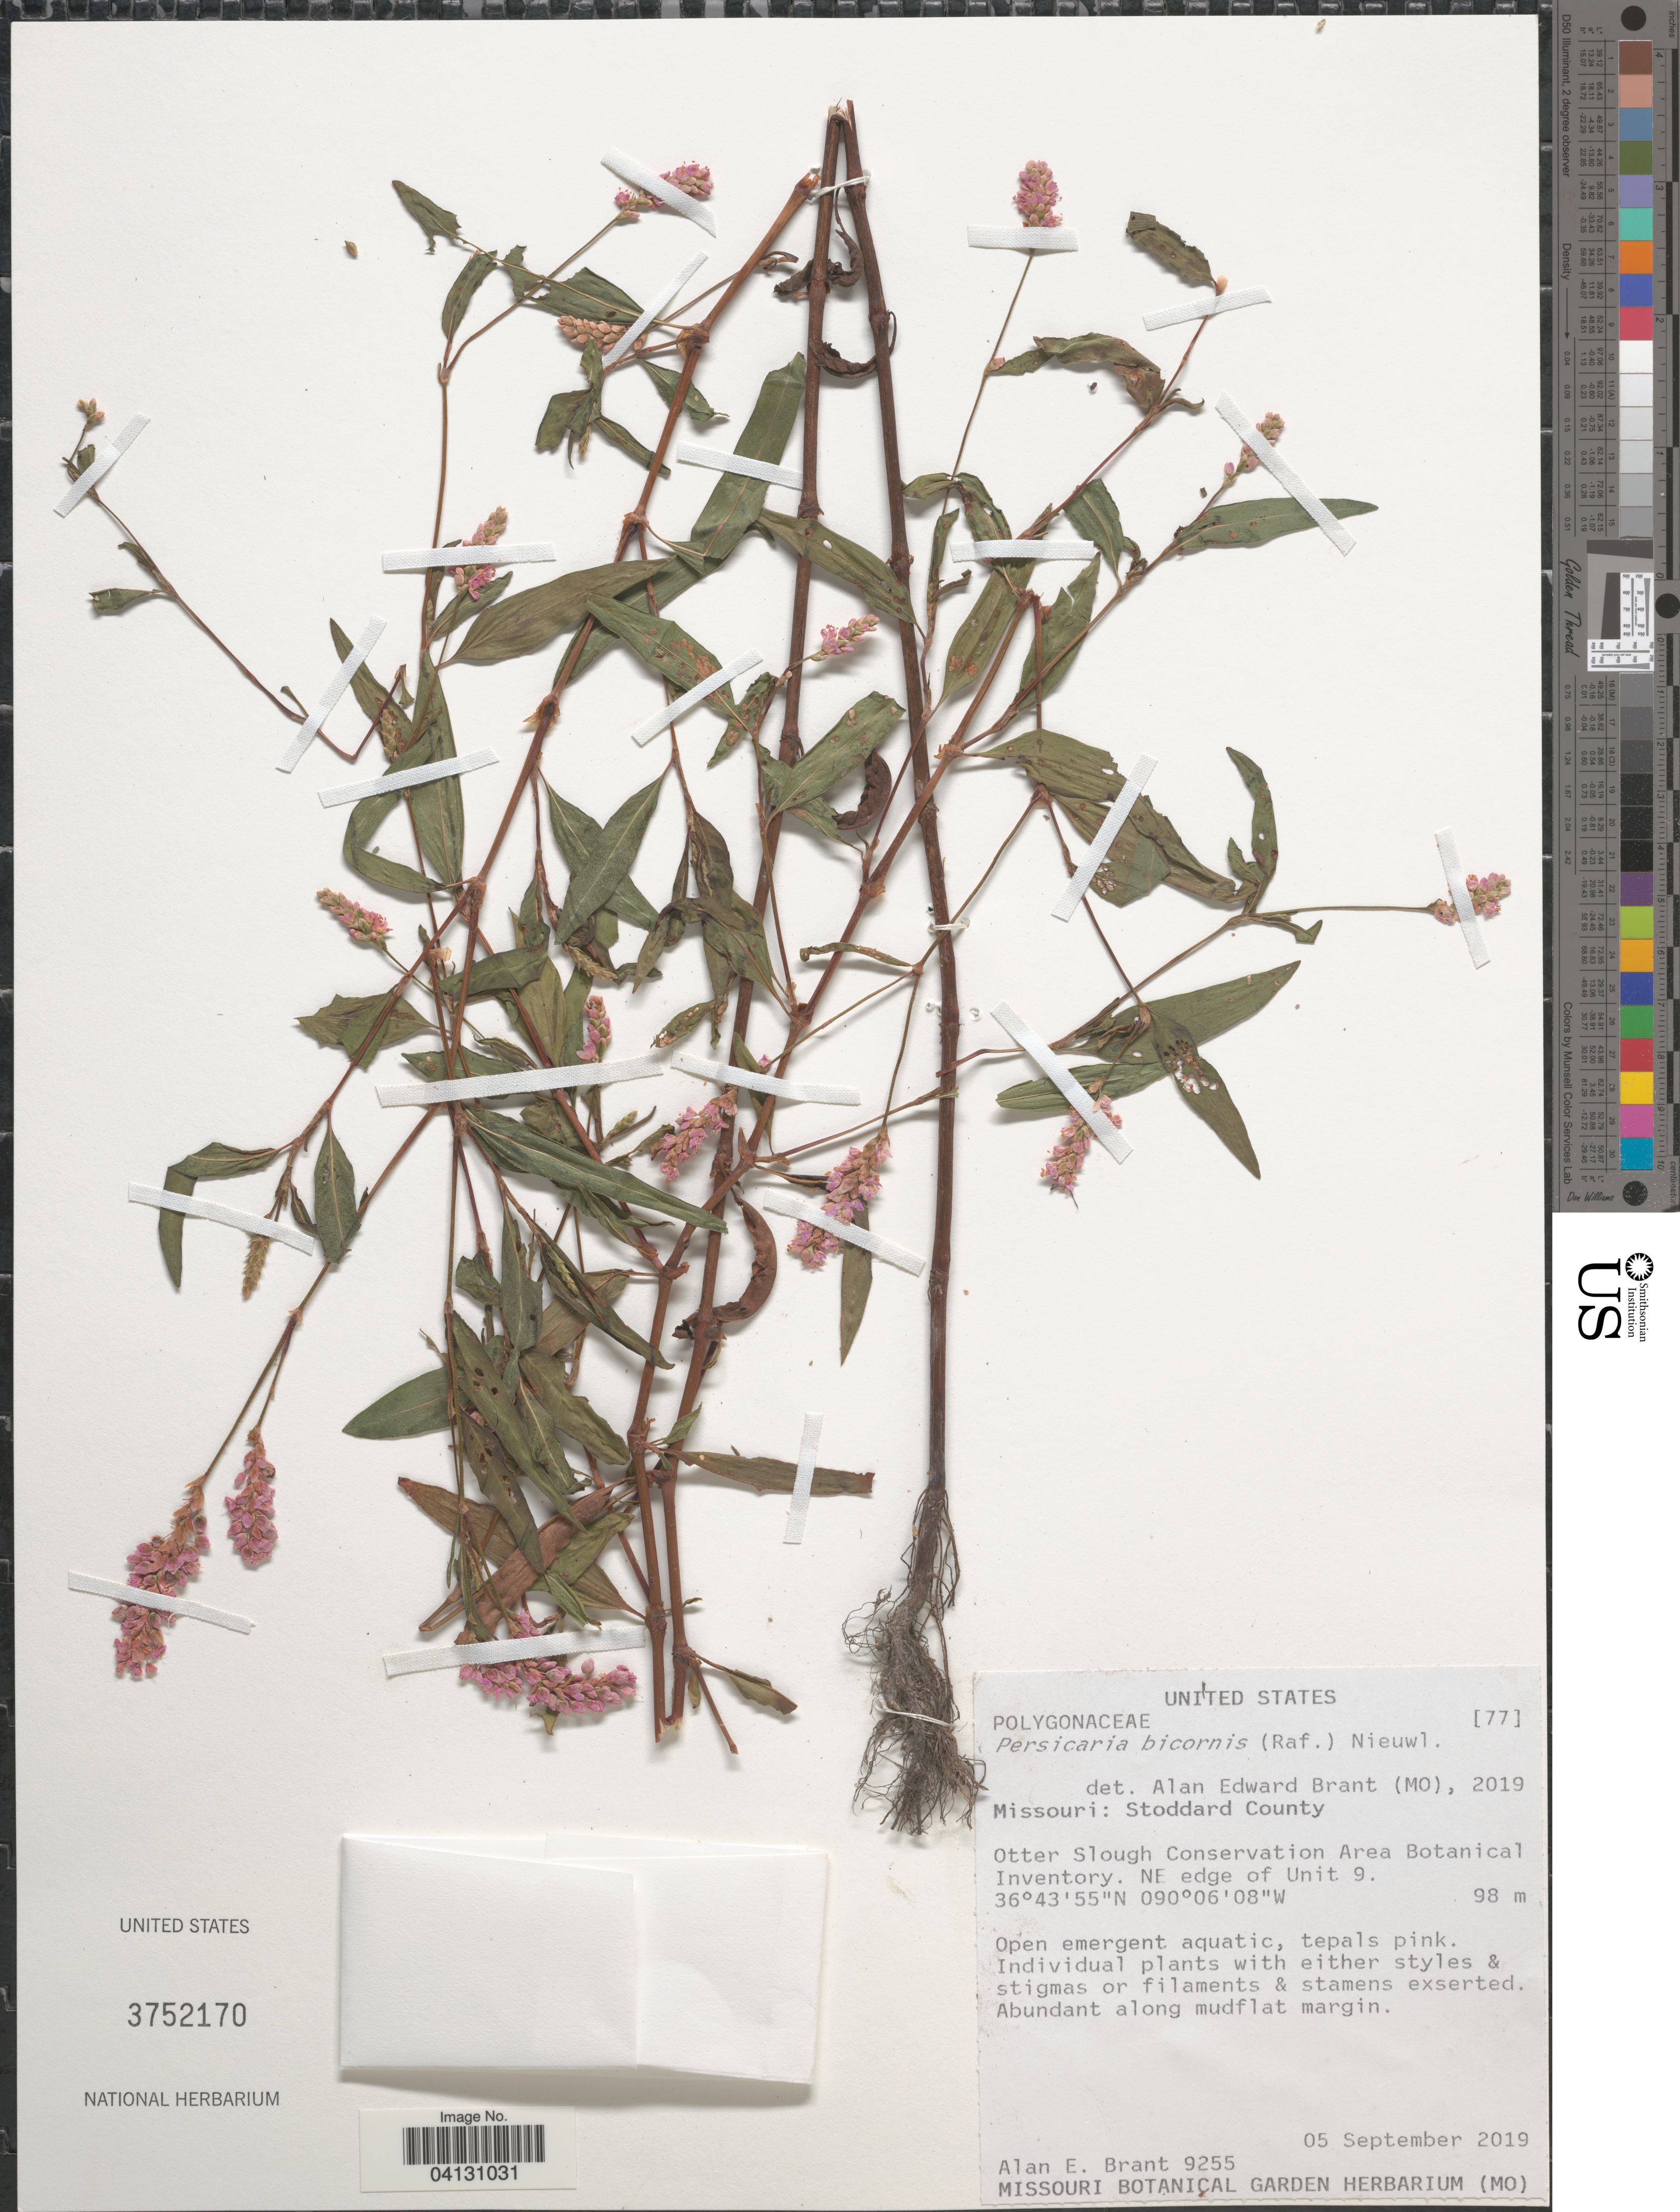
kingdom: Plantae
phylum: Tracheophyta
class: Magnoliopsida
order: Caryophyllales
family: Polygonaceae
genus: Persicaria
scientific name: Persicaria bicornis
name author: (Raf.) Nieuwl.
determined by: Atha, D. E.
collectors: A. Brant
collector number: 9255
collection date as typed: Transcribed d/m/y: 5/9/2019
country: United States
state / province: Missouri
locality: Stoddard County. Otter Slough Conservation Area Botanical Inventory. NE edge of Unit 9.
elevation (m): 98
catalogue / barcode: US 3752170